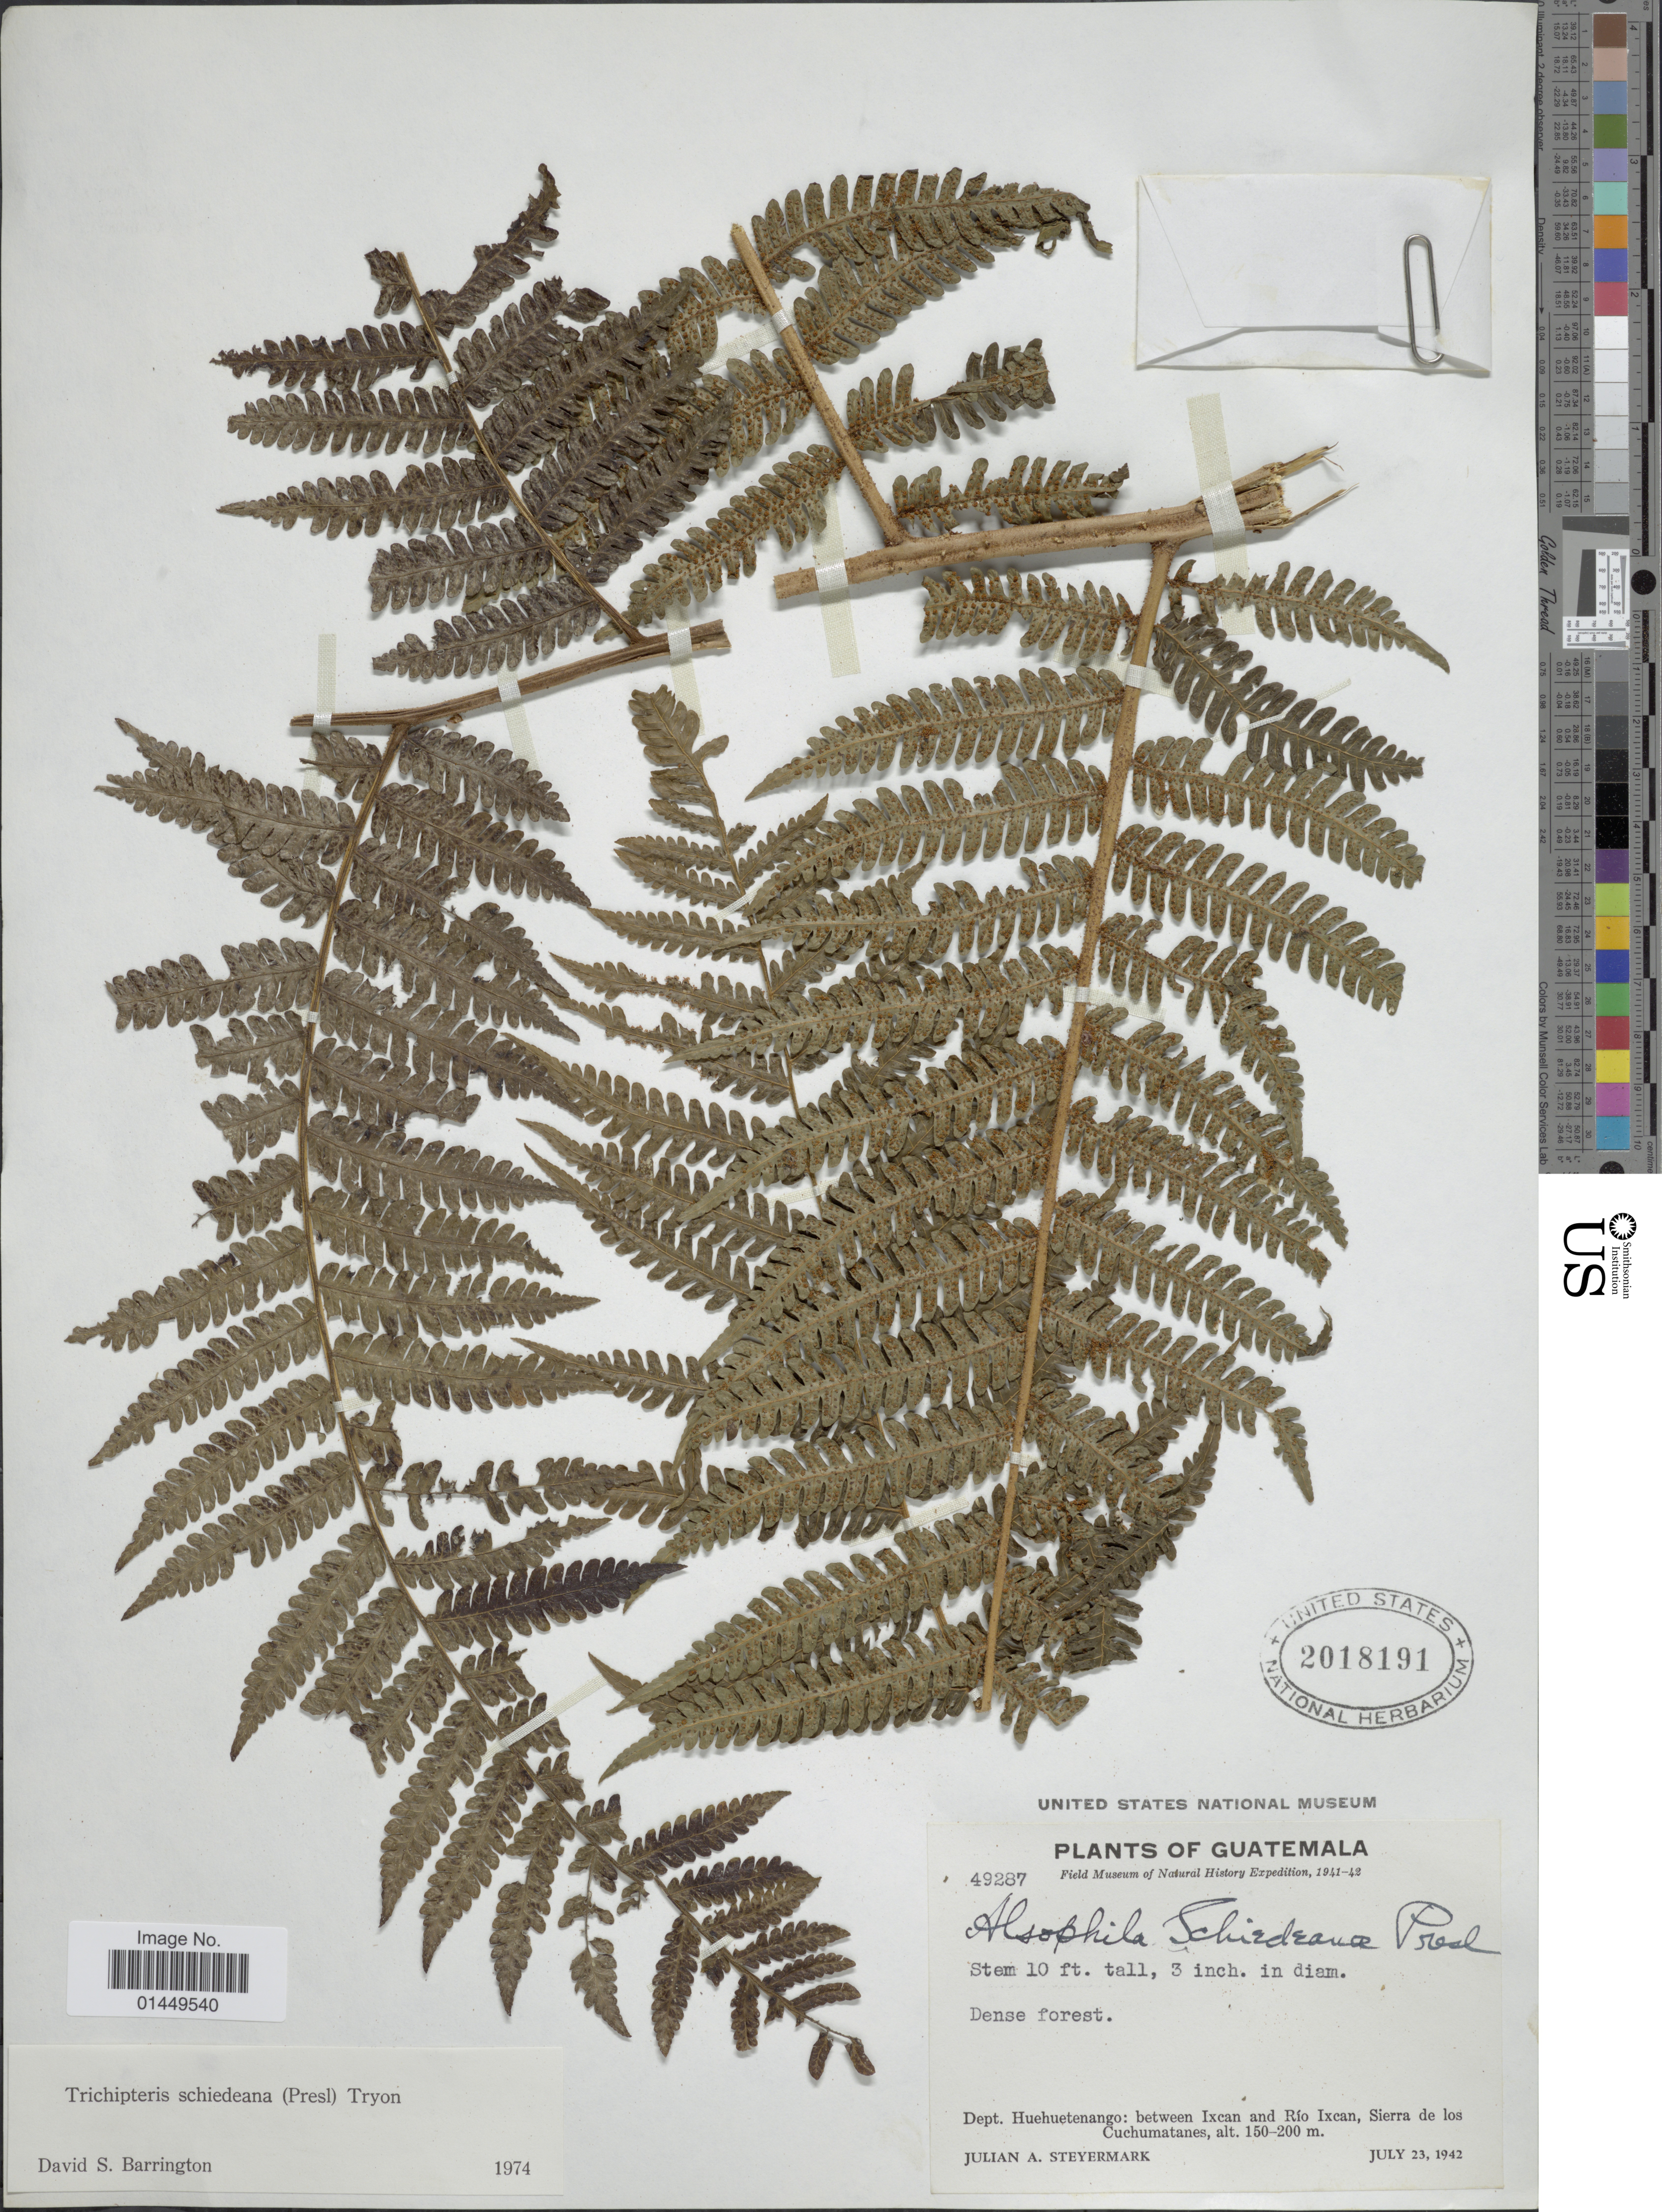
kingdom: Plantae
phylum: Tracheophyta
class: Polypodiopsida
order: Cyatheales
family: Cyatheaceae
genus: Cyathea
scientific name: Cyathea schiedeana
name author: (C. Presl) Domin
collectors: J. Steyermark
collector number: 49287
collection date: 1942-07-23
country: Guatemala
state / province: Huehuetenango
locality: Dept. Huehuetenango: between Ixcan and Rio Ixcan, Sierra de los Cuchulmatanes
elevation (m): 150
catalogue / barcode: US 2018191